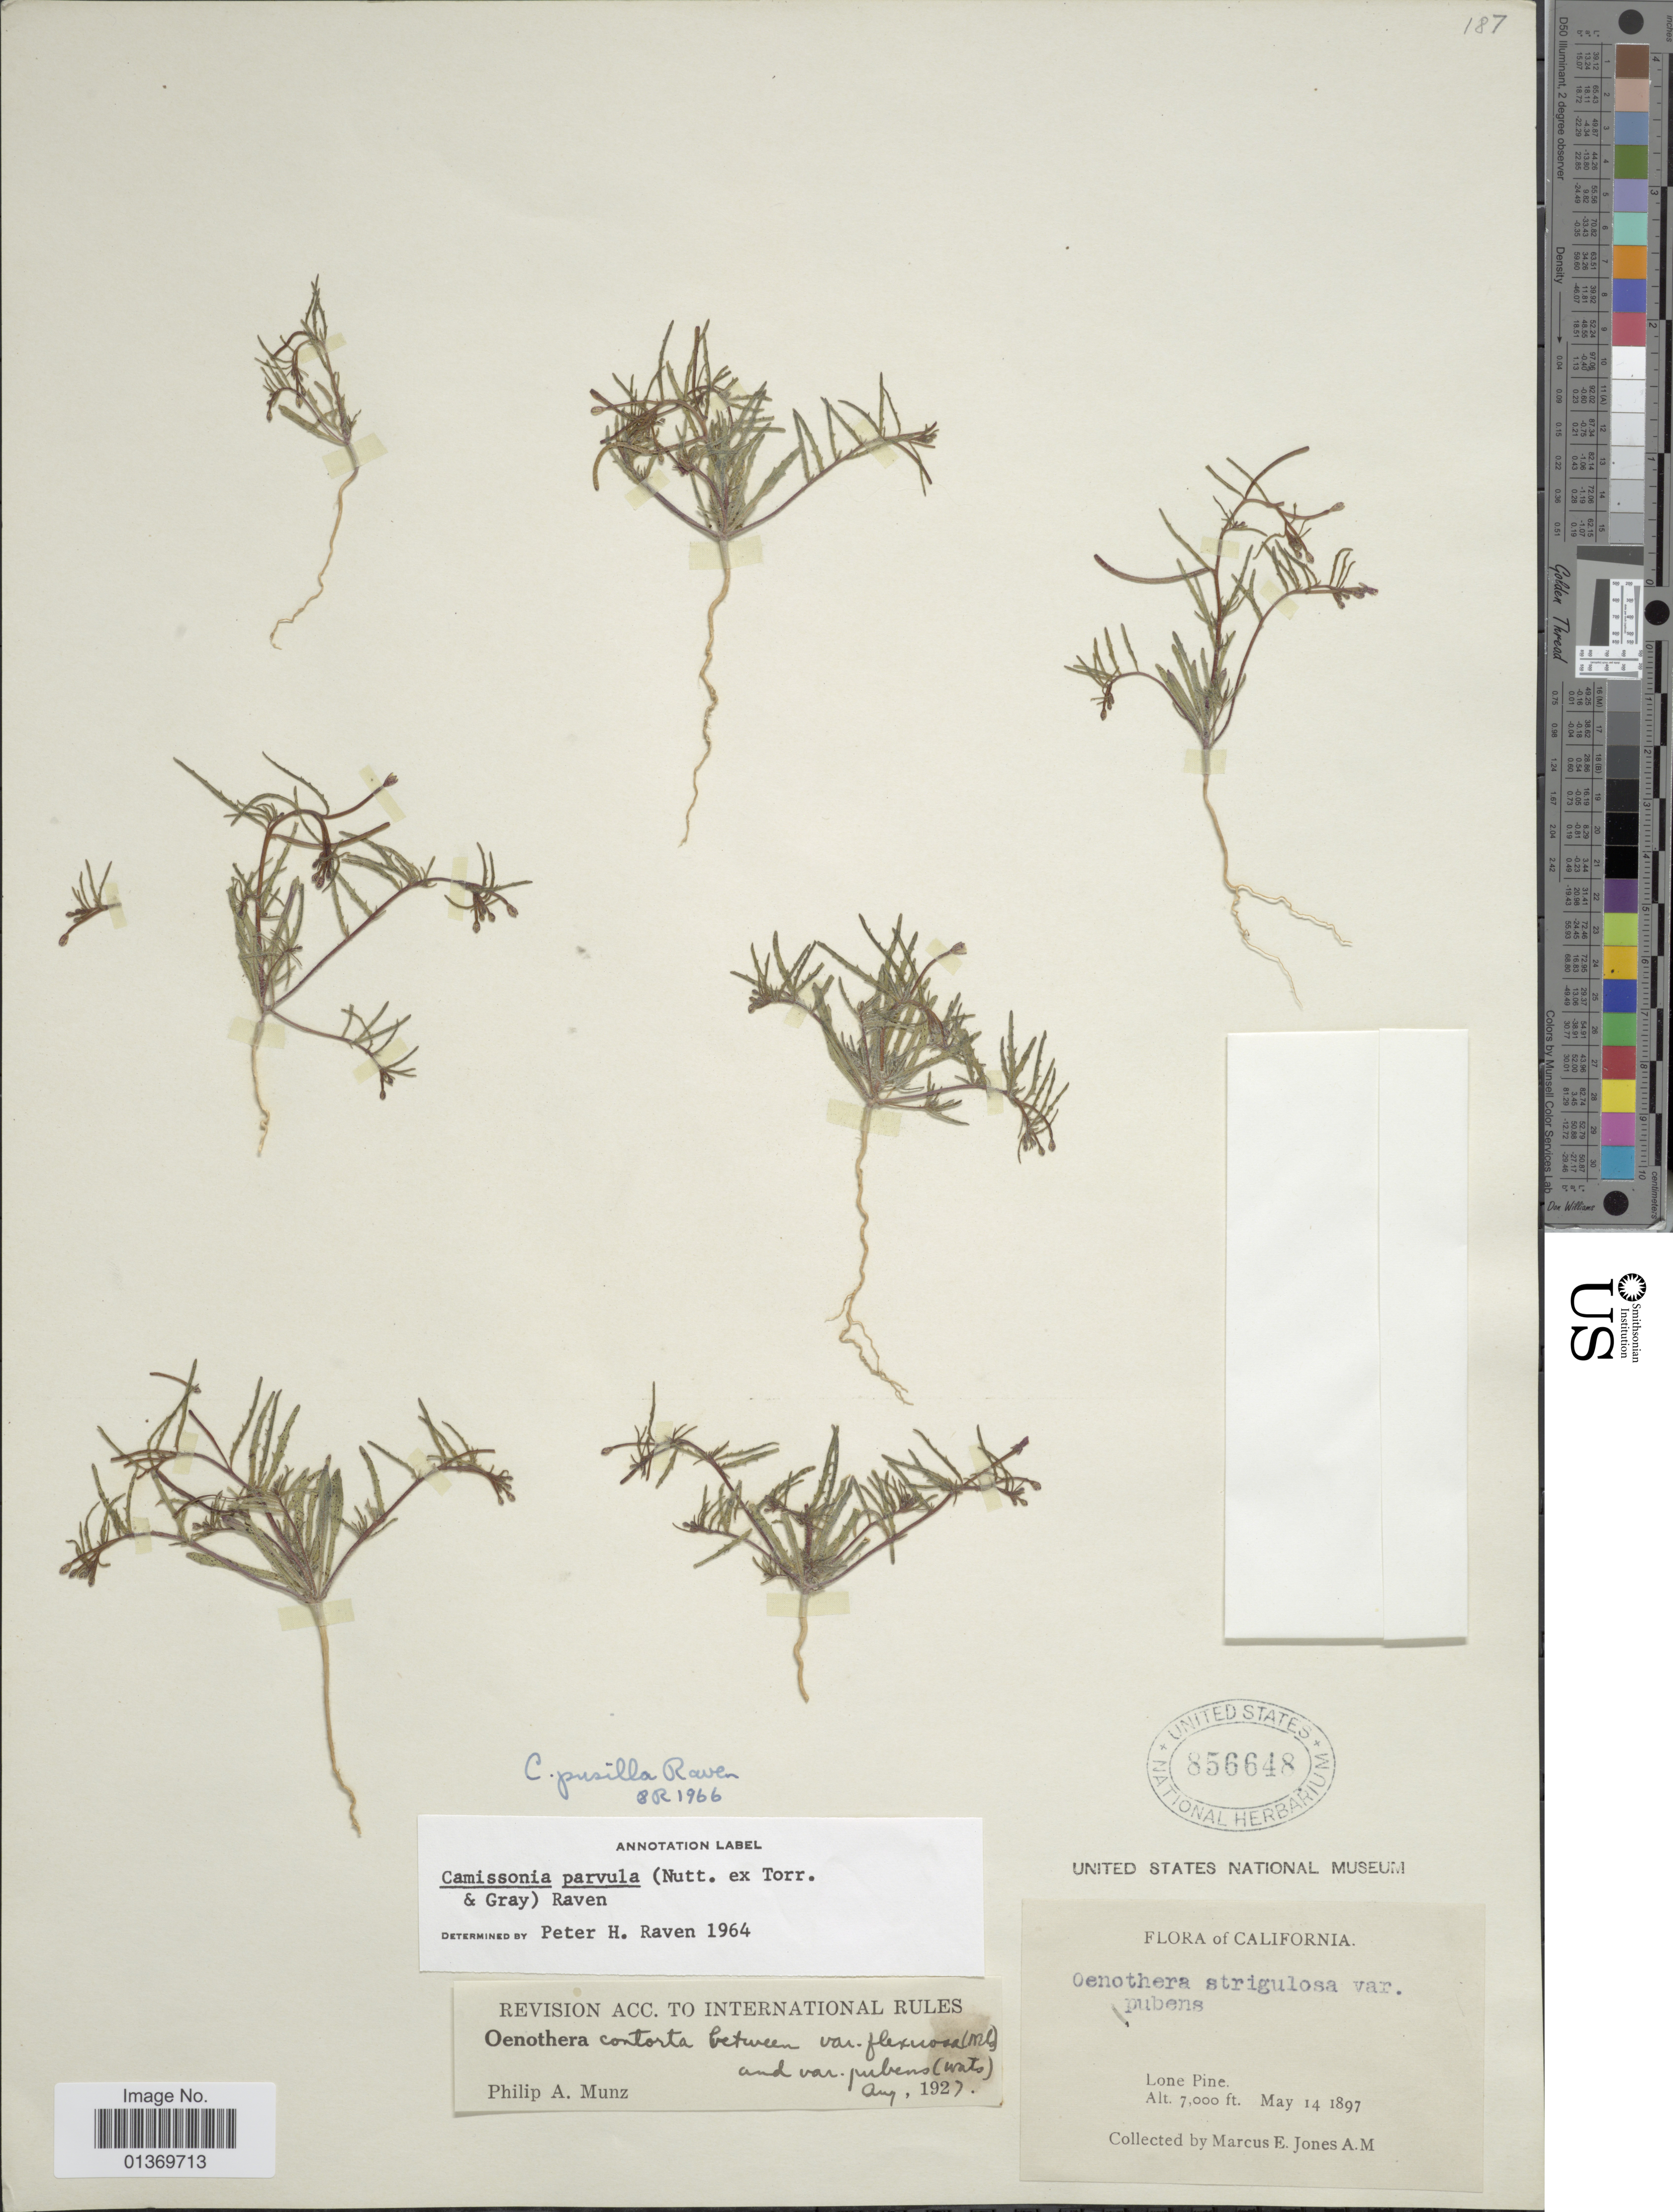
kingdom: Plantae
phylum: Tracheophyta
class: Magnoliopsida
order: Myrtales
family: Onagraceae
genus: Camissonia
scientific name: Camissonia pusilla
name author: P.H. Raven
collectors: M. E. Jones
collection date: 1897-05-14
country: United States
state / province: California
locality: Lone Pine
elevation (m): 2134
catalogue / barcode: US 856648